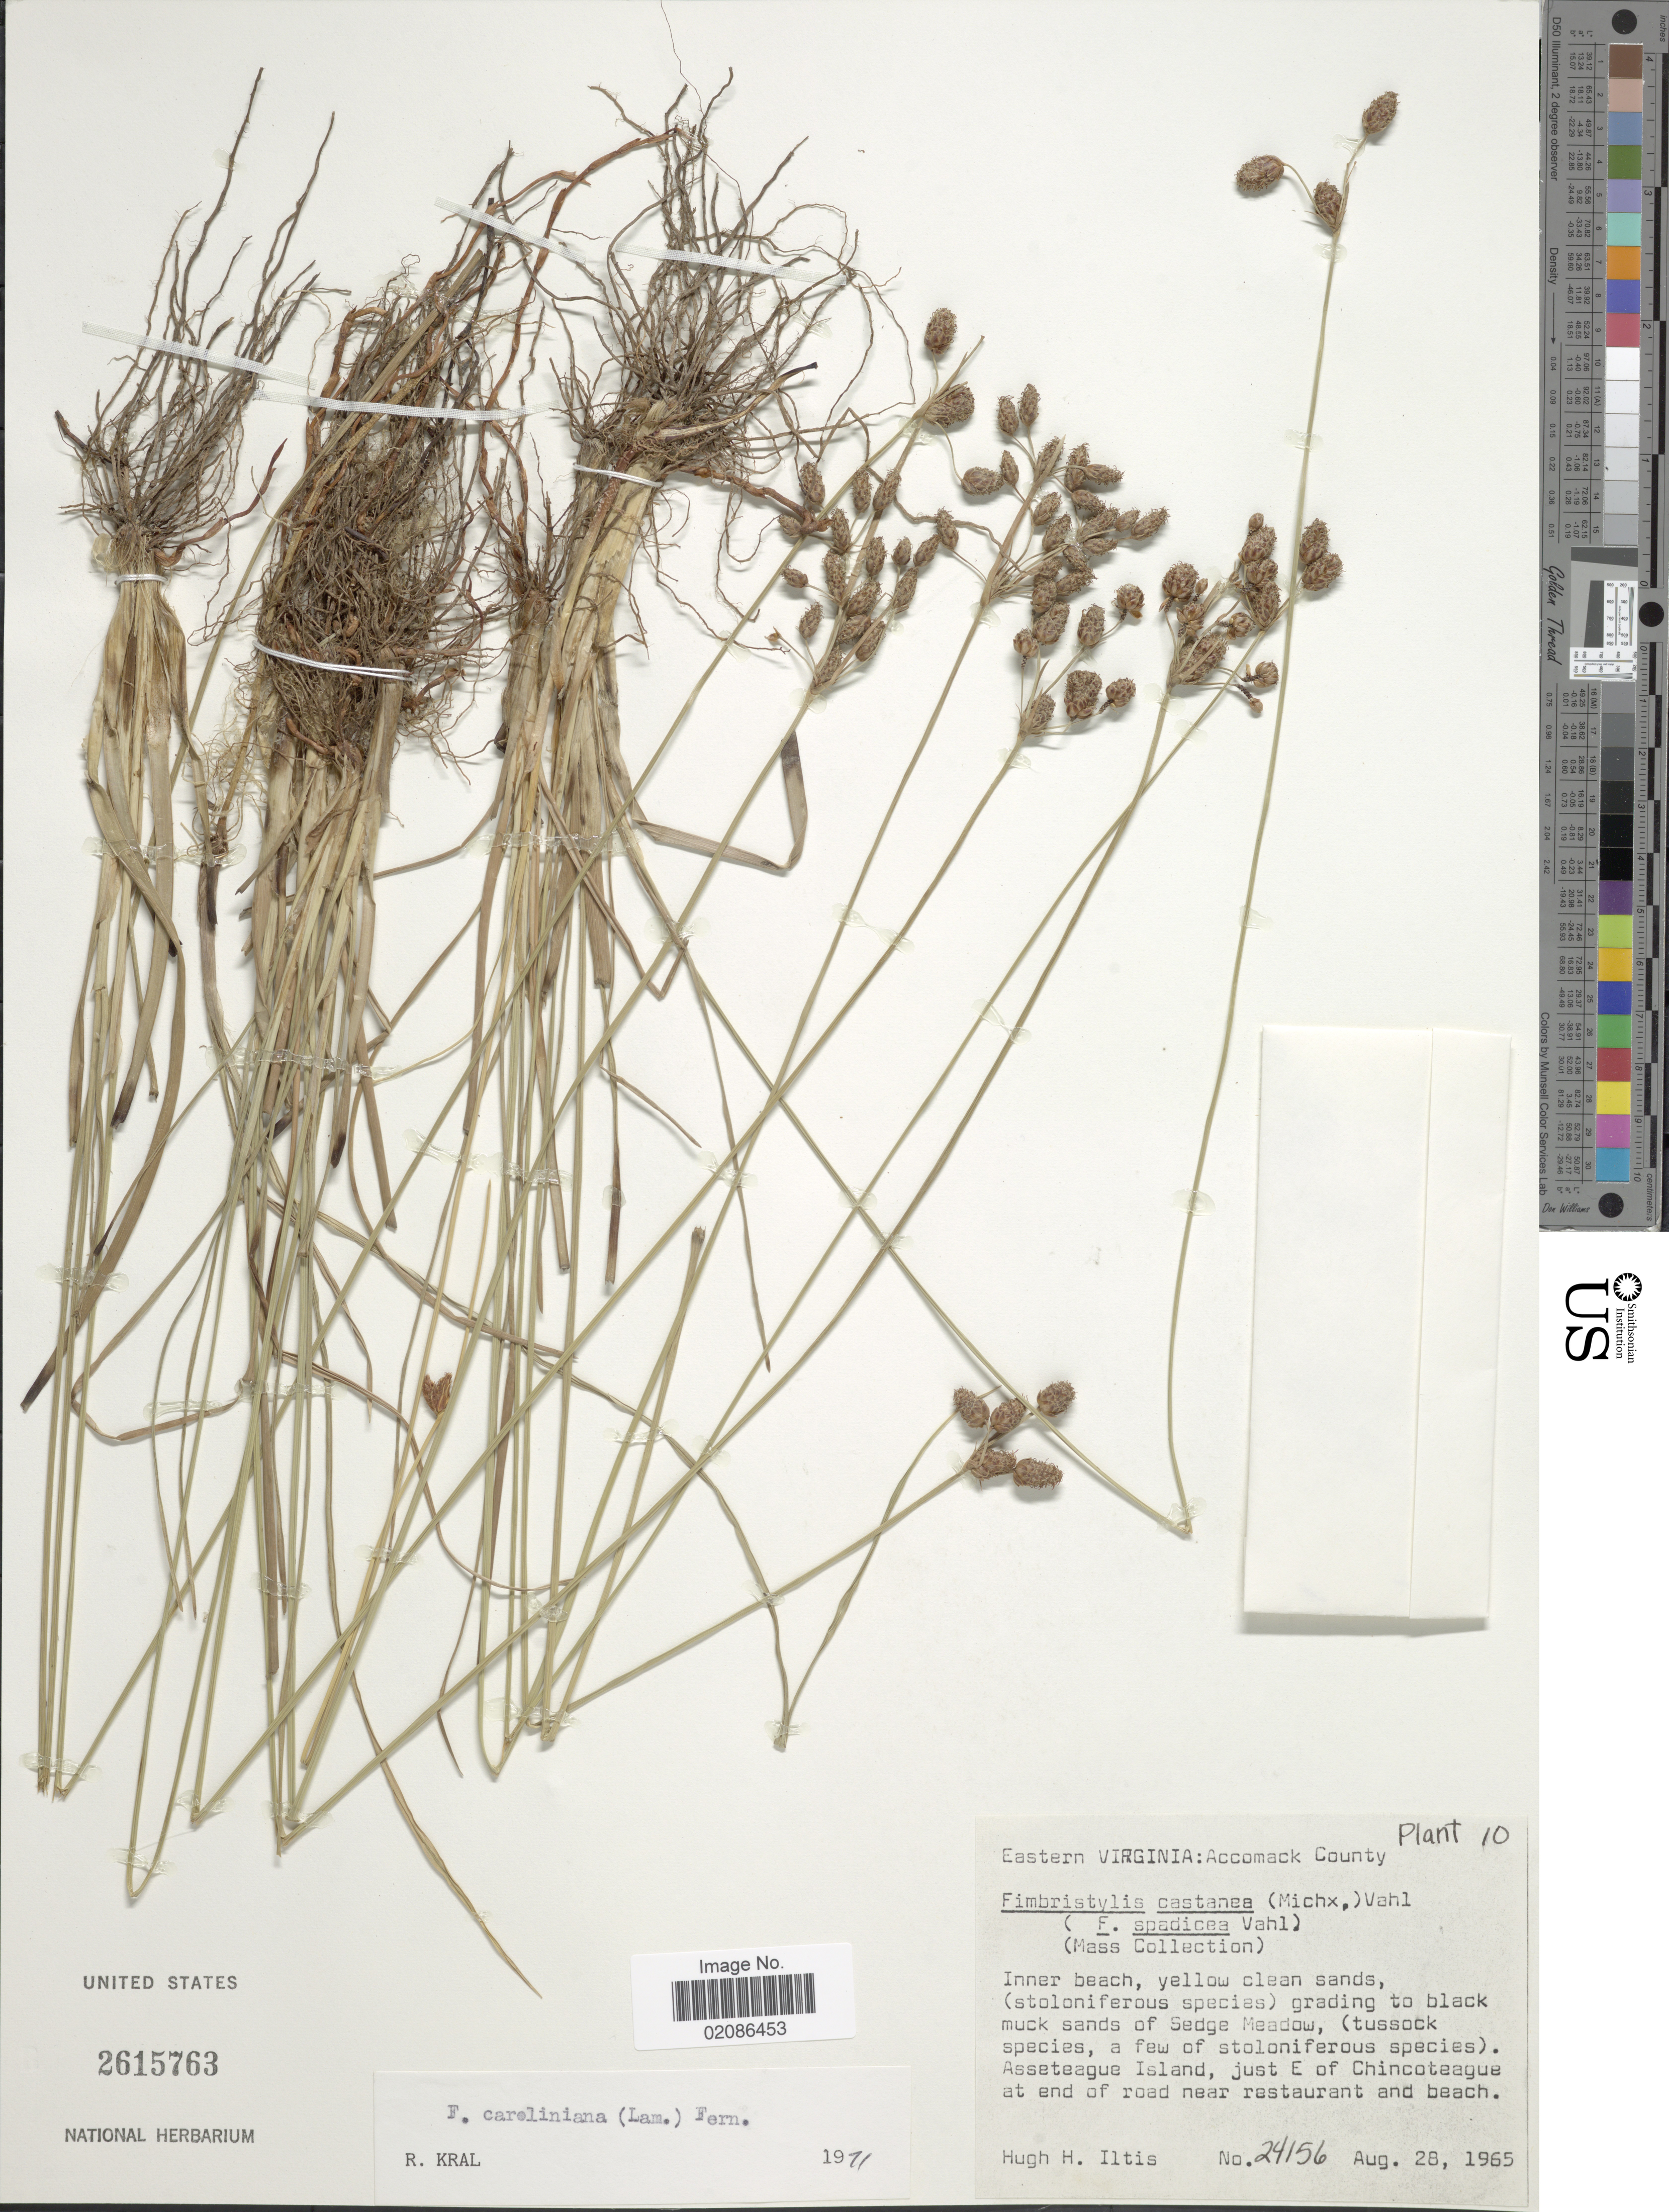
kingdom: Plantae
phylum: Tracheophyta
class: Liliopsida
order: Poales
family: Cyperaceae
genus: Fimbristylis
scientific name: Fimbristylis caroliniana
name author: (Lam.) Fernald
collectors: H. Iltis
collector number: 24156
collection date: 1965-08-28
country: United States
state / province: Virginia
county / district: Accomack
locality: Eastern Virginia: Accomack County, Inner beach, Asseteague Island, just E of Chincoteague at end of road near restaurant and beach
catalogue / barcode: US 2615763